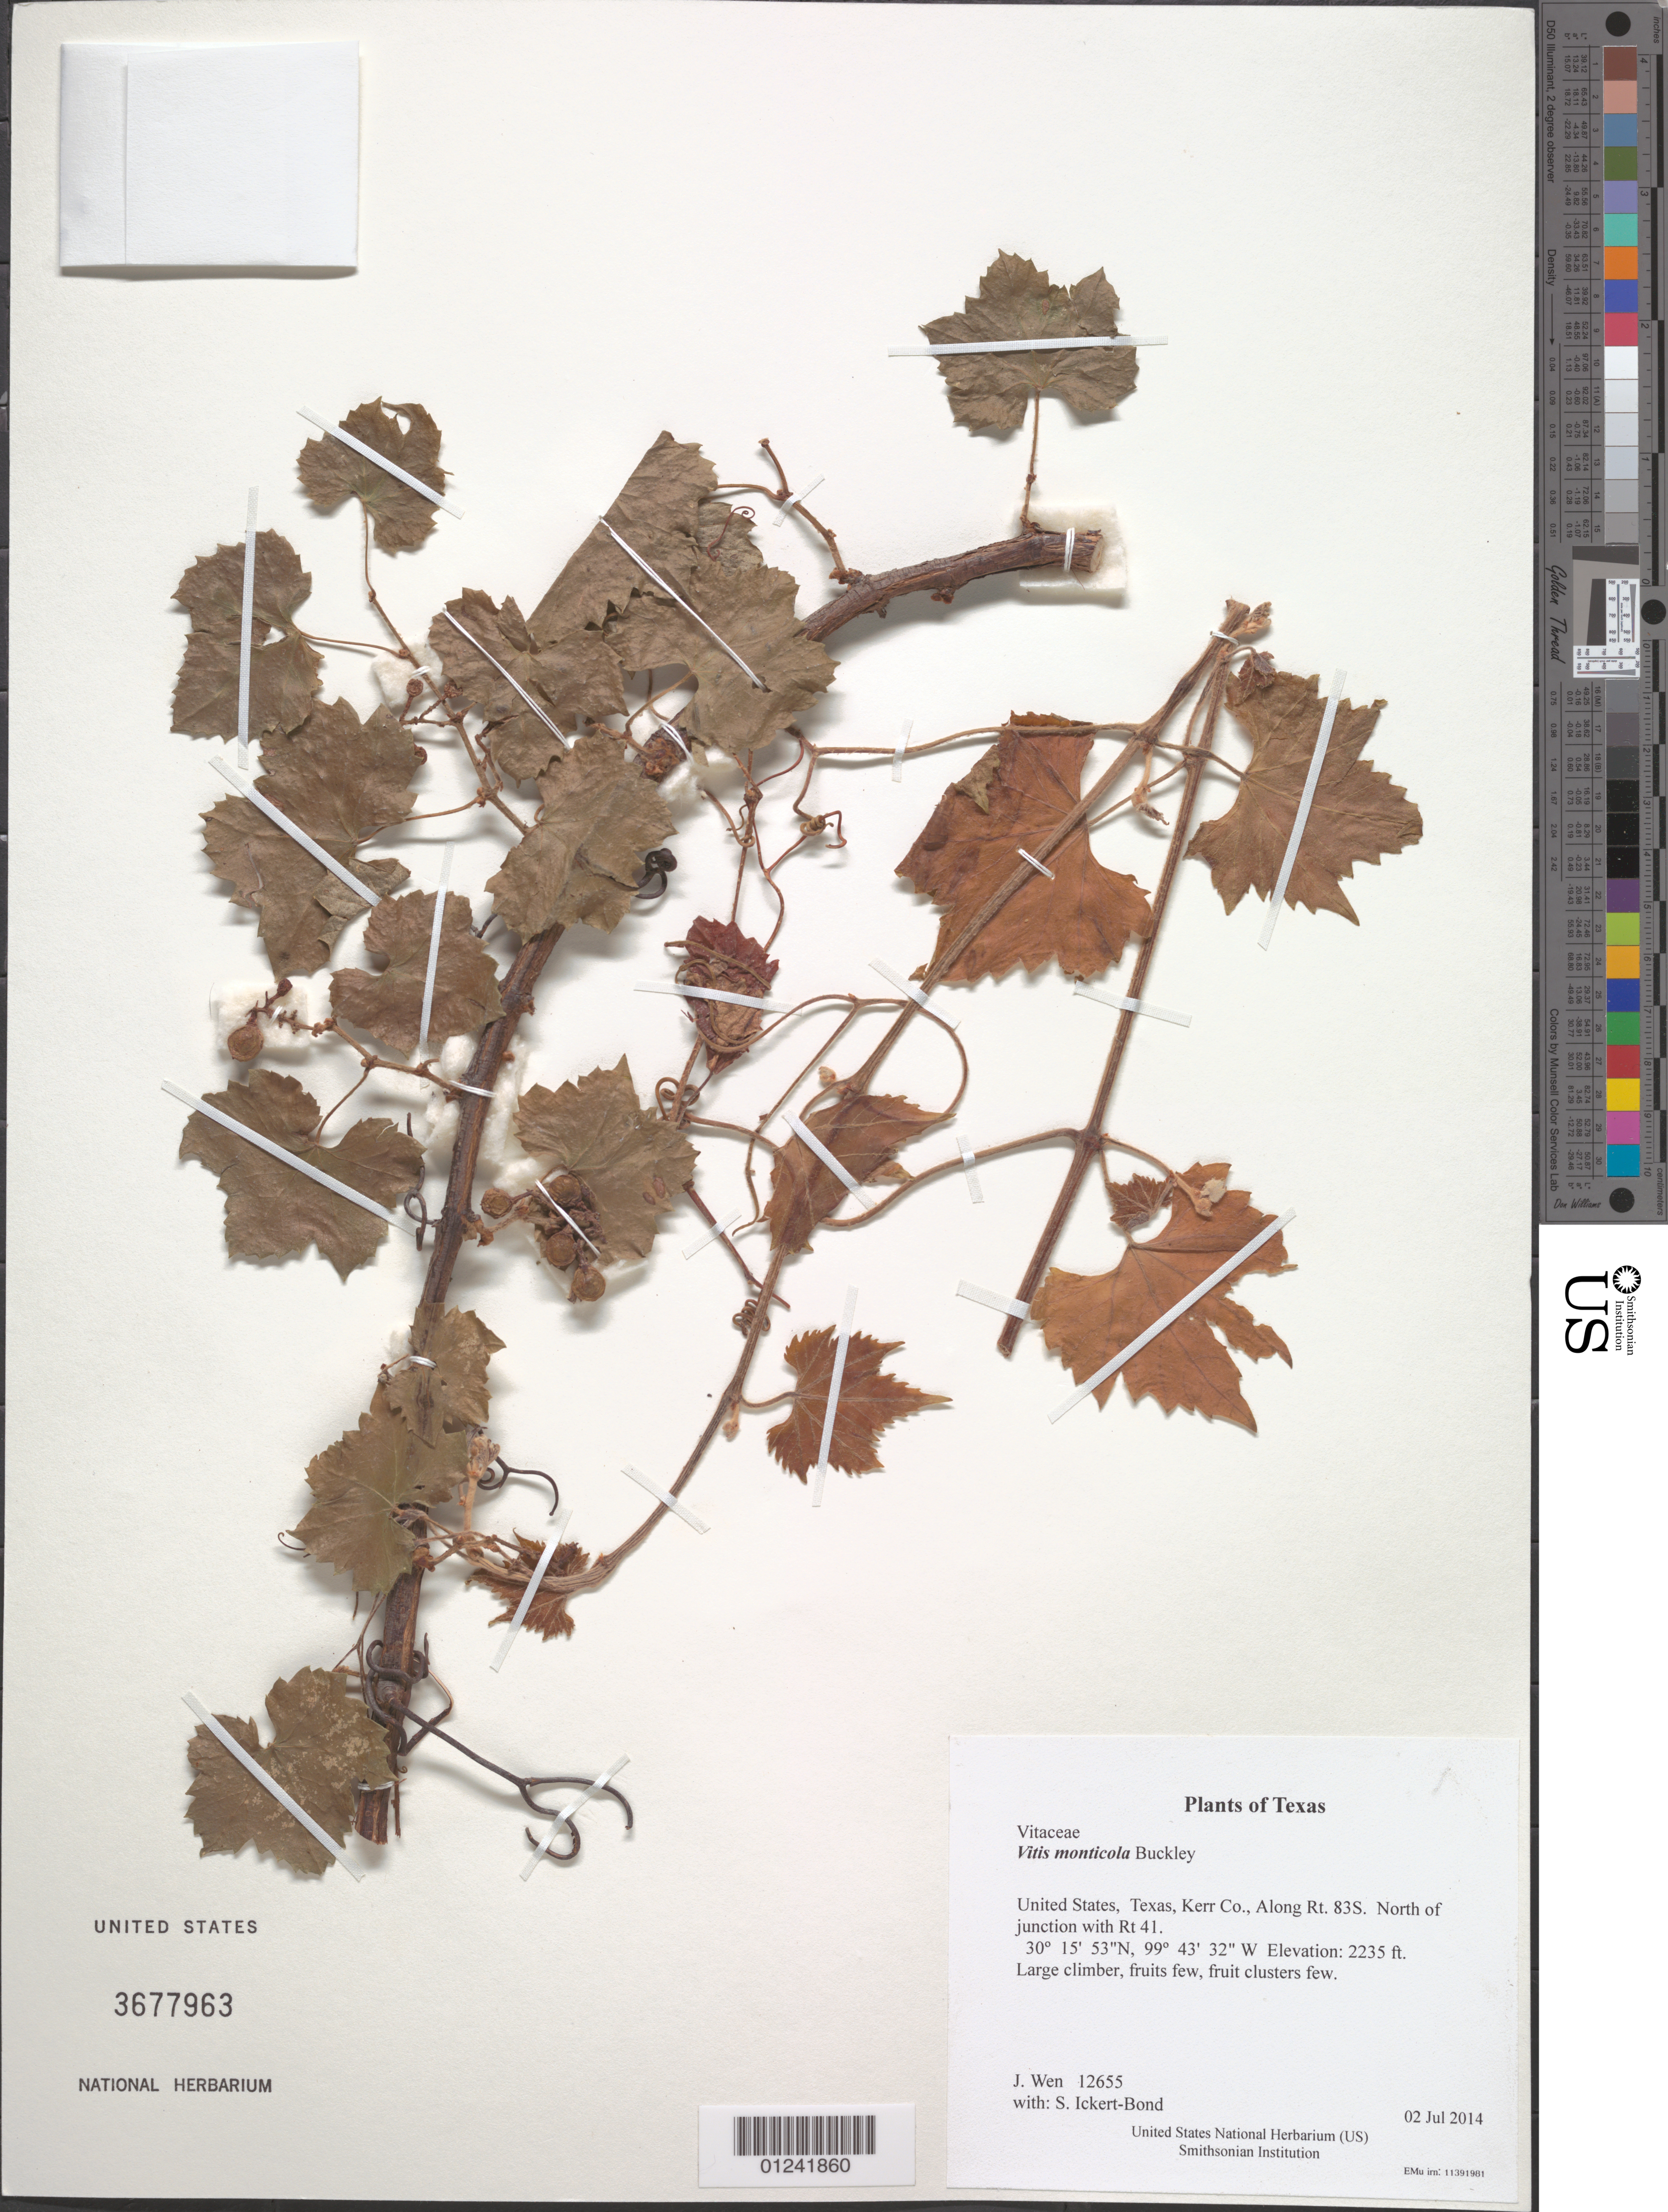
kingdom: Plantae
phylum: Tracheophyta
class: Magnoliopsida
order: Vitales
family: Vitaceae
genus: Vitis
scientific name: Vitis monticola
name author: Buckley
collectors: J. Wen & S. Ickert-Bond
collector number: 12655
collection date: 2014-07-02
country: United States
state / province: Texas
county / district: Kerr Co.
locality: Along Rt. 83S. North of junction with Rt 41.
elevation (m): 681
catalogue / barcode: US 3677963